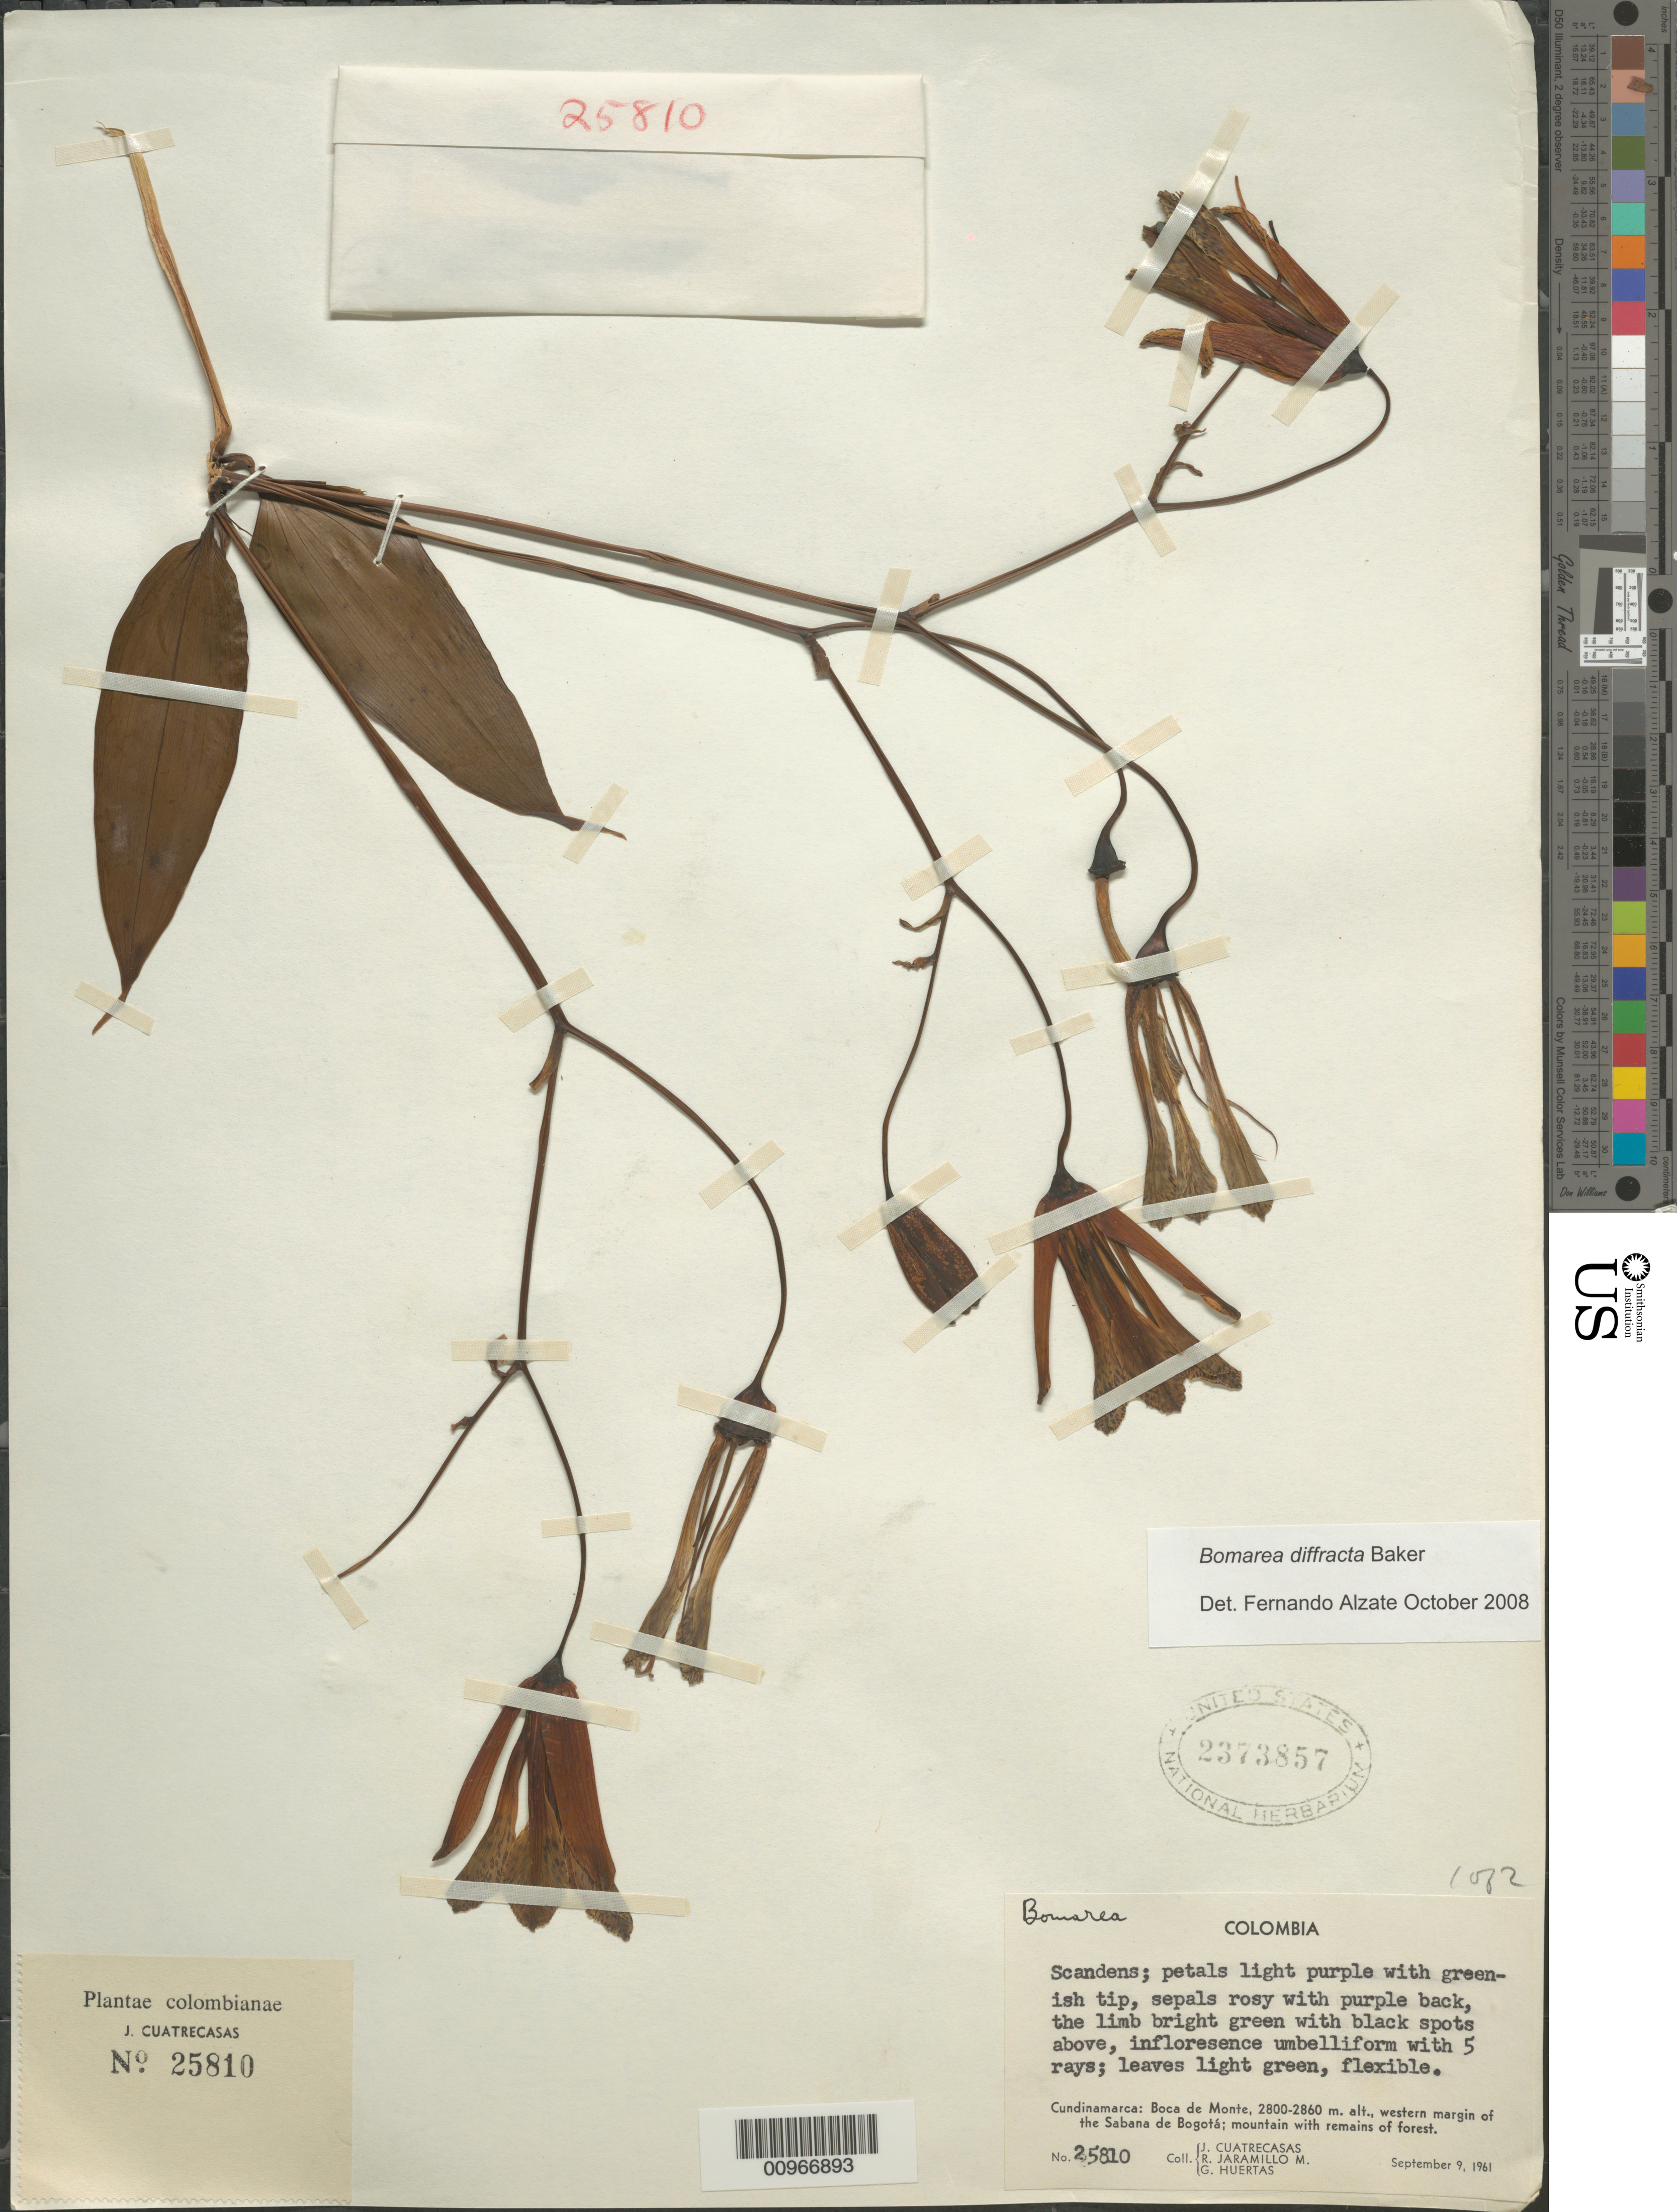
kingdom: Plantae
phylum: Tracheophyta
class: Liliopsida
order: Liliales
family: Alstroemeriaceae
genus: Bomarea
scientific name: Bomarea diffracta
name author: Baker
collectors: J. Cuatrecasas, R. Jaramillo M. & G. Huertas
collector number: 25810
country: Colombia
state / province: Cundinamarca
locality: Bpca de Monte, western Sabana de Bogata.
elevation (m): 2800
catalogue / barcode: US 2373857